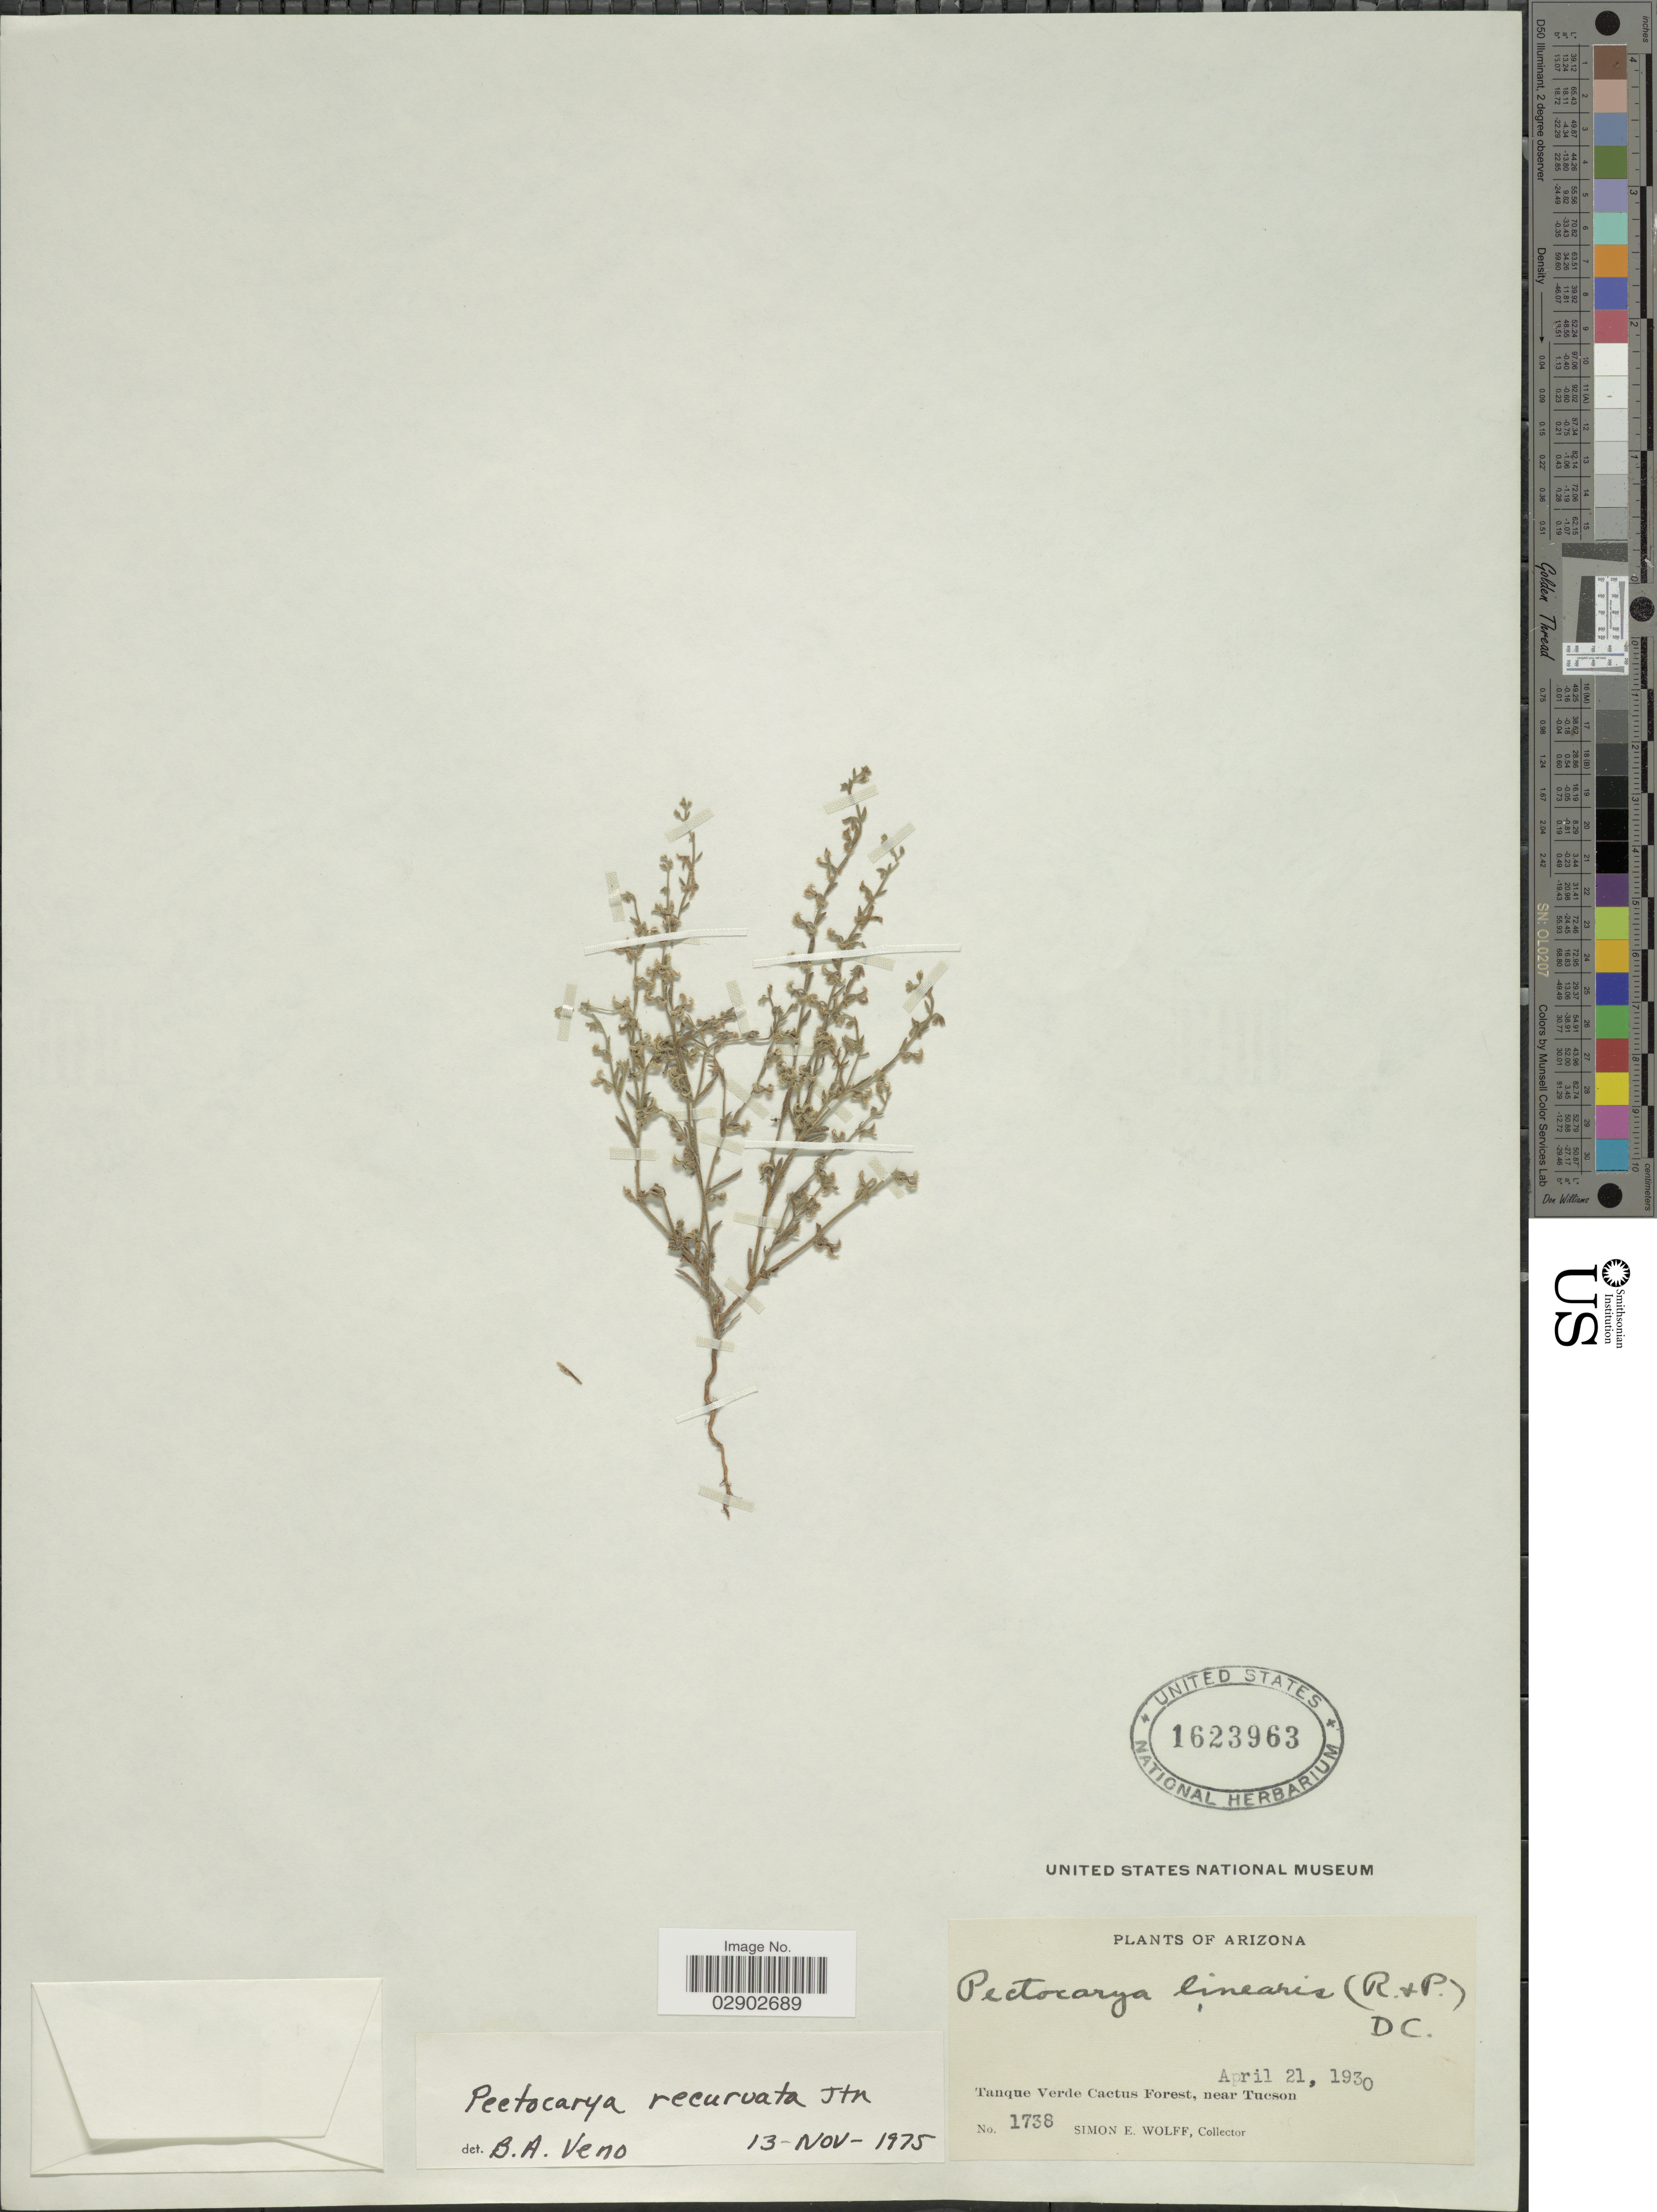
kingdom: Plantae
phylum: Tracheophyta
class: Magnoliopsida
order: Boraginales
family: Boraginaceae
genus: Pectocarya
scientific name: Pectocarya recurvata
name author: I.M. Johnst.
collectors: S. E. Wolff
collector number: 1738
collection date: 1930-04-21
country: United States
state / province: Arizona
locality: Tanque Verde Cactus Forest, near Tucson.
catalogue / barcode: US 1623963